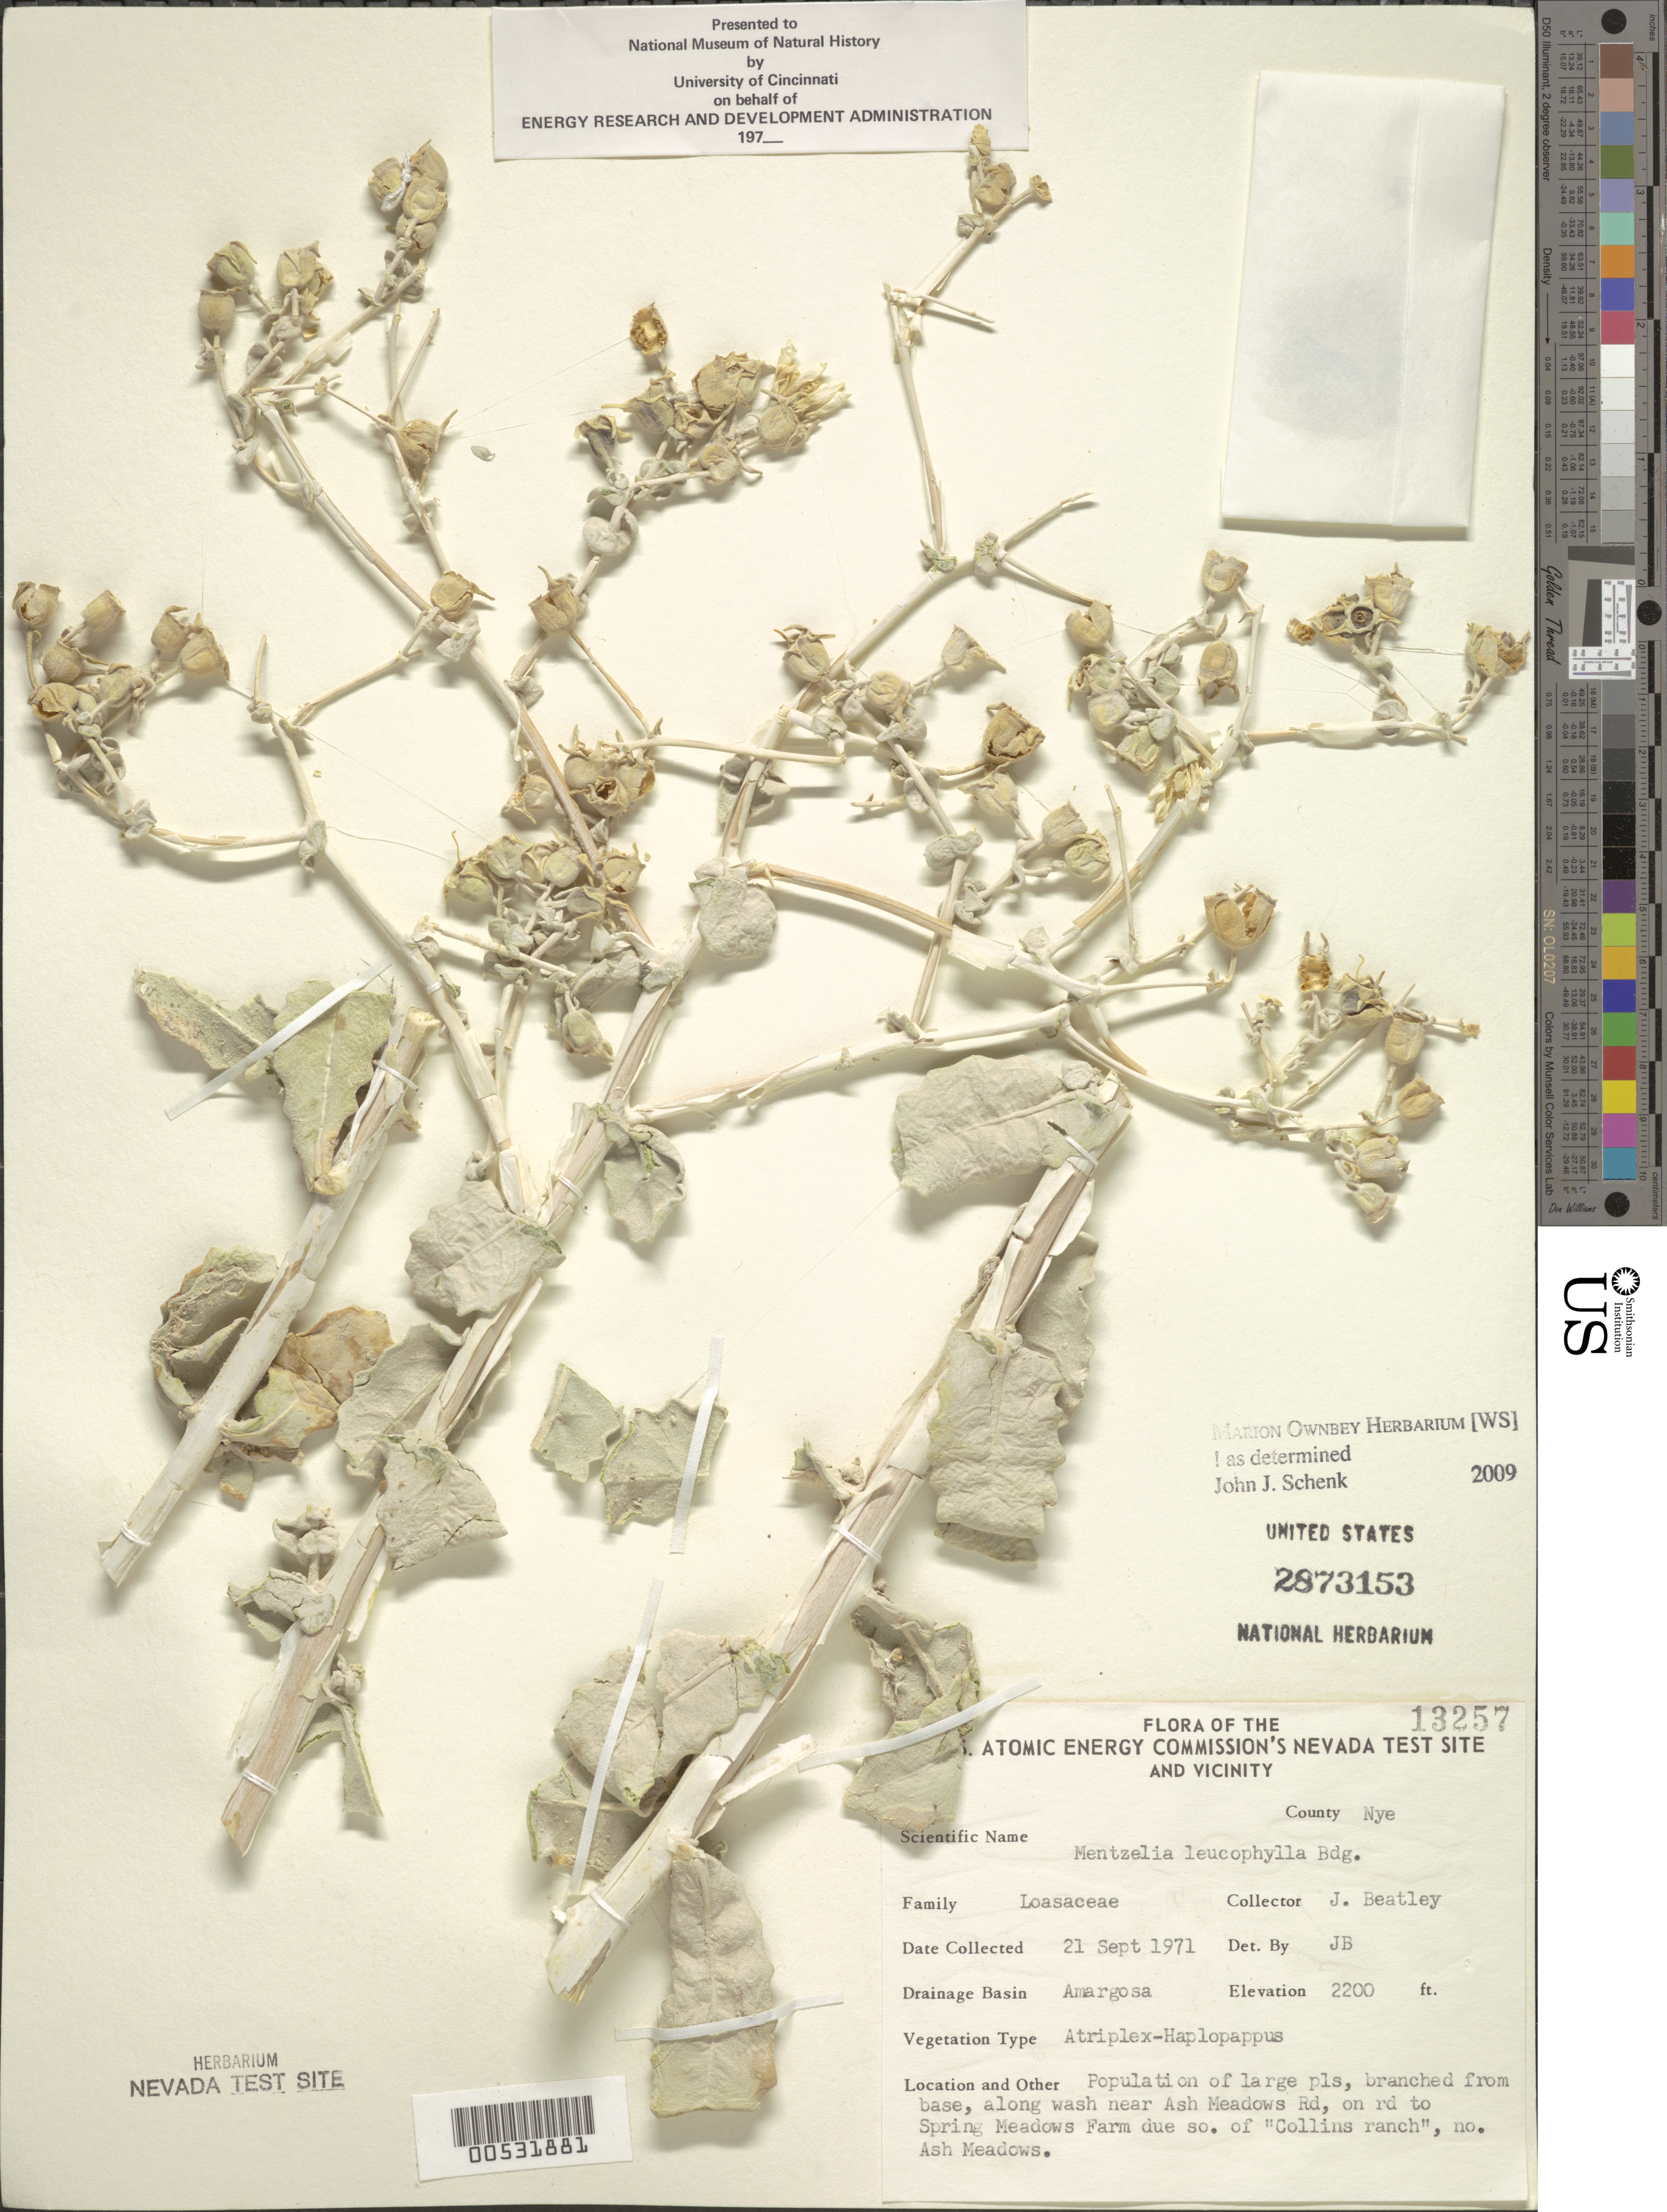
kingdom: Plantae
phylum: Tracheophyta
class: Magnoliopsida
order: Cornales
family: Loasaceae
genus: Mentzelia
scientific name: Mentzelia leucophylla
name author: Brandegee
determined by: Beatley, J. C.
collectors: J. C. Beatley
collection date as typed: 21 Sep 1971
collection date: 1971-09-21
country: United States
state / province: Nevada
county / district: Nye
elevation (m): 670.5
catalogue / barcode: US 2873153